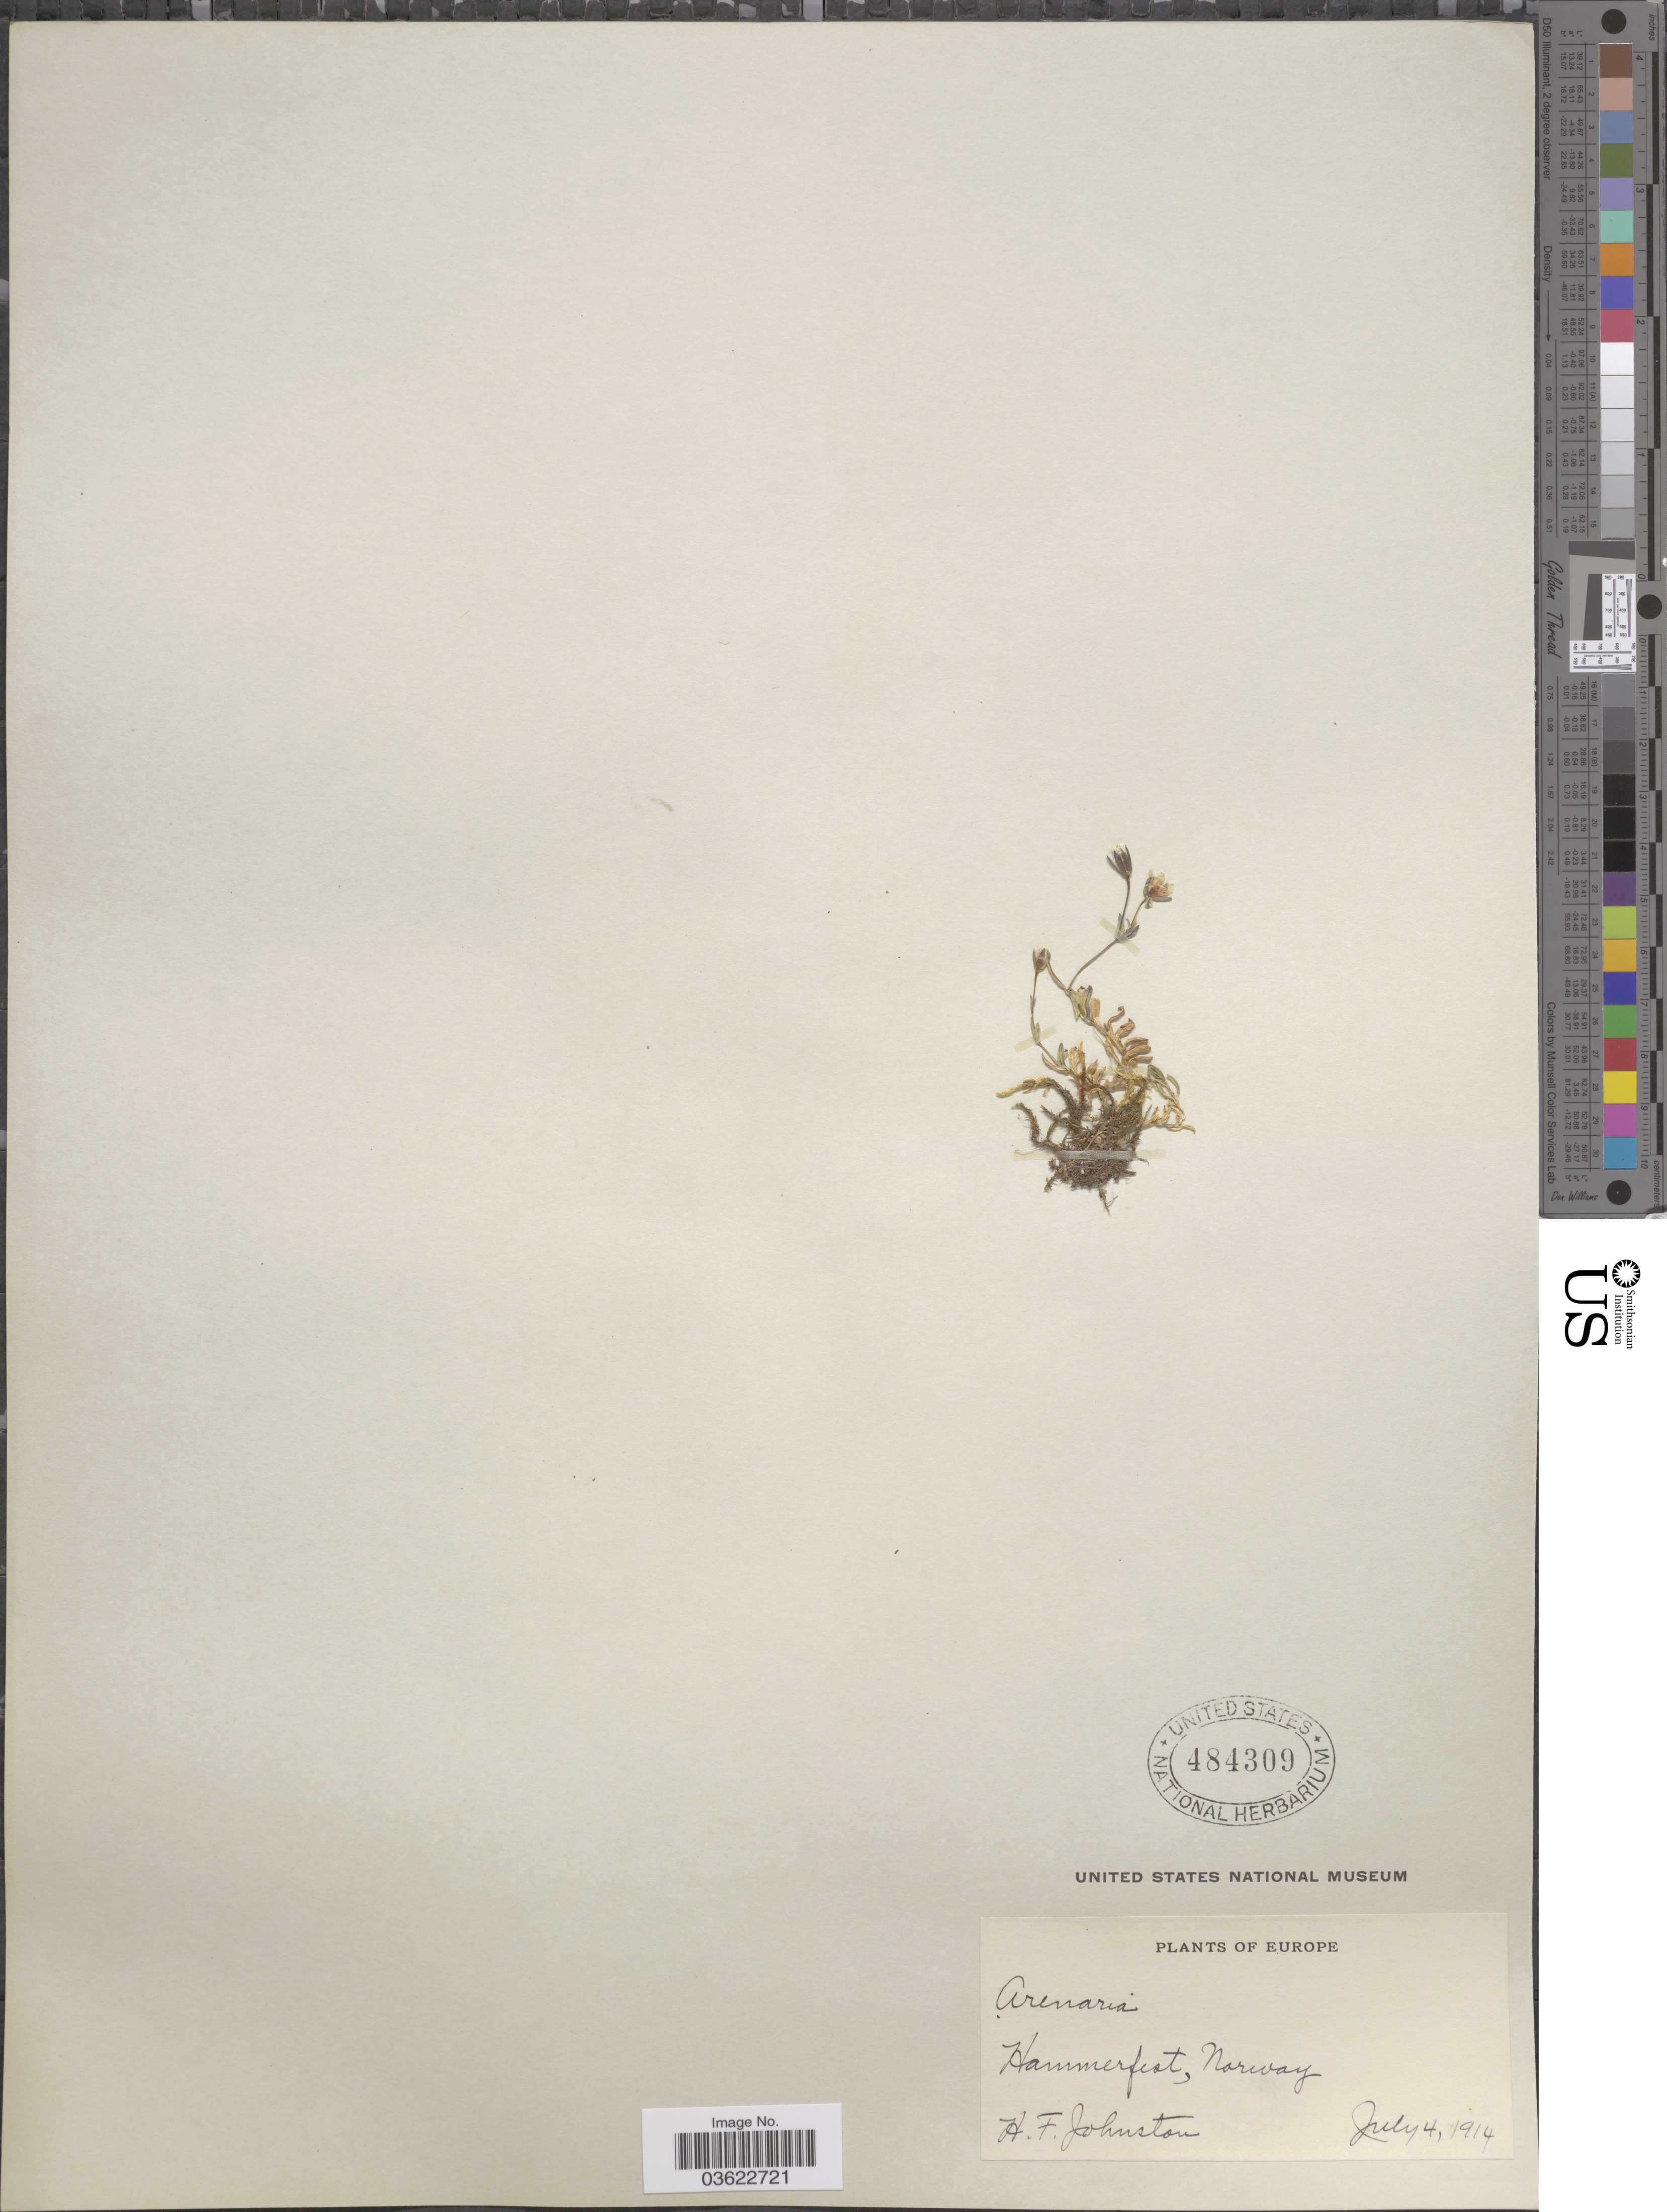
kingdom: Plantae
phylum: Tracheophyta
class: Magnoliopsida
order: Caryophyllales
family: Caryophyllaceae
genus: Arenaria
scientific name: Arenaria sp.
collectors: H. Johnston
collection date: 1914-07-04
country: Norway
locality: Hammerfest.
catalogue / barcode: US 484309